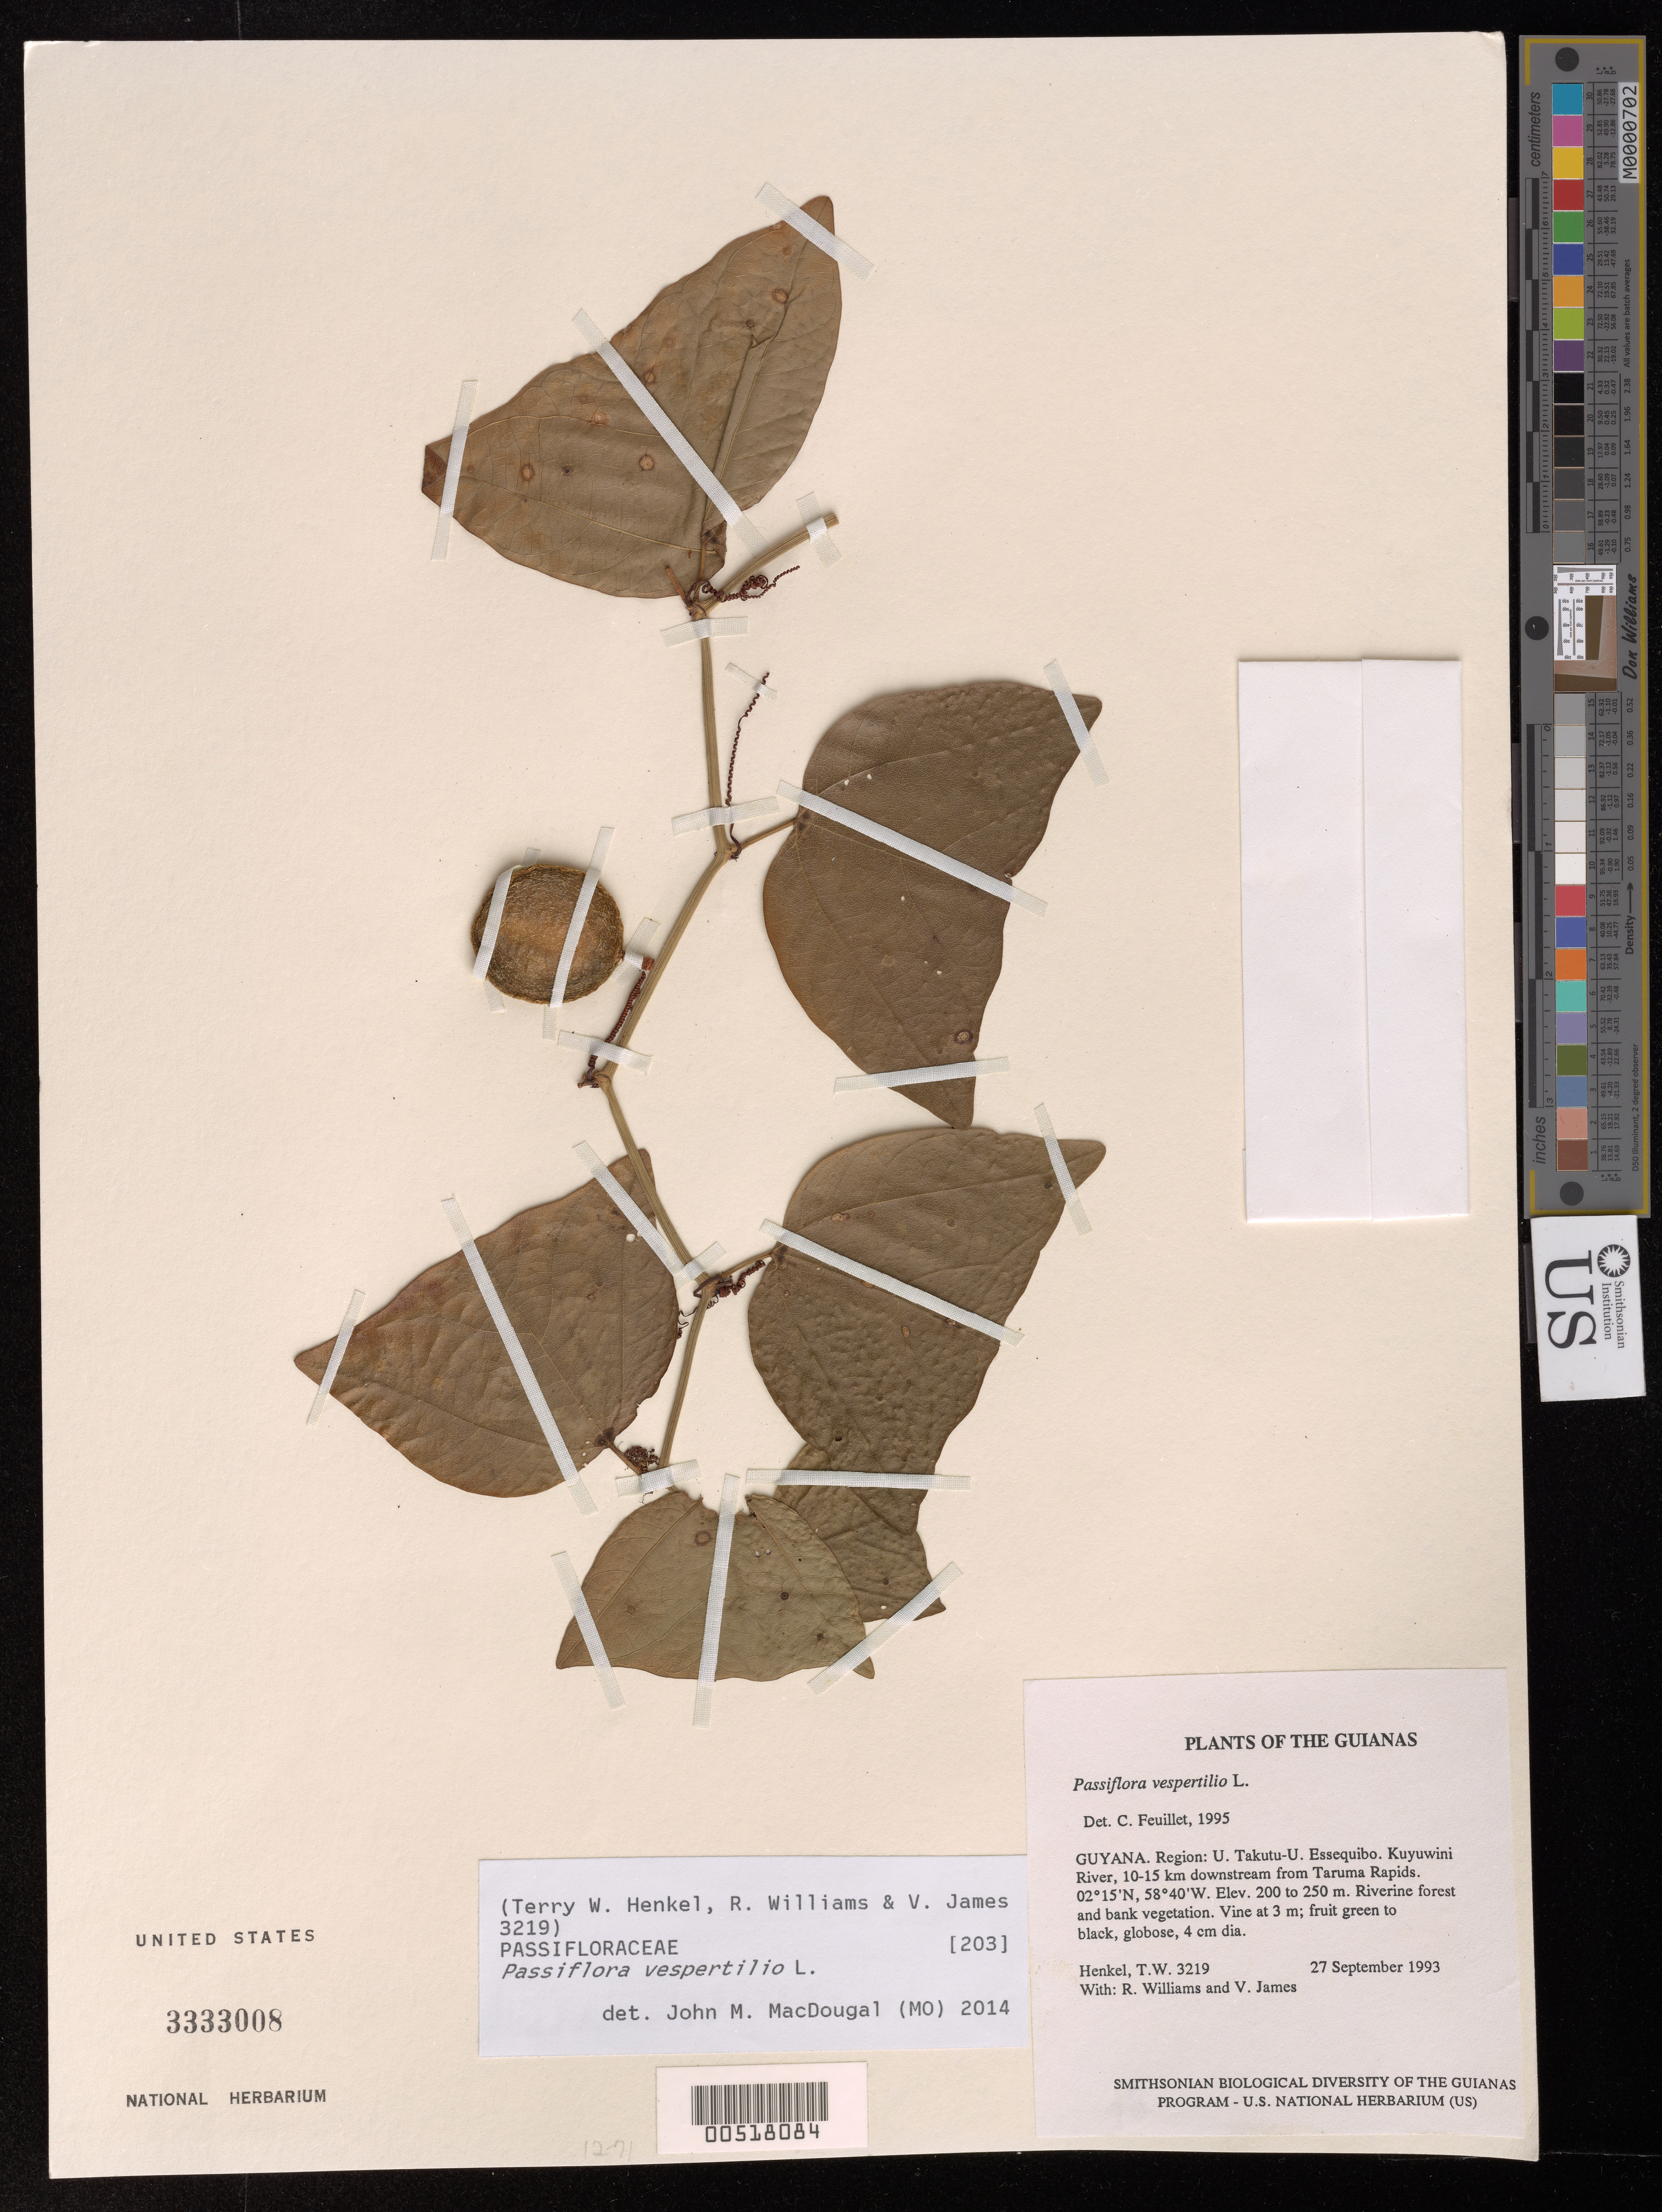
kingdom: Plantae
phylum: Tracheophyta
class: Magnoliopsida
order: Malpighiales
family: Passifloraceae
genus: Passiflora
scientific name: Passiflora vespertilio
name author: L.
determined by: Feuillet, C.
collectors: T. Henkel, R. Williams & V. James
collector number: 3219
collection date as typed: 27 September 1993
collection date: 1993-09-27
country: Guyana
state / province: U. Takutu-U. Essequibo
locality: Kuyuwini River, 10-15 km downstream from Taruma Rapids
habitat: Riverine forest and bank vegetation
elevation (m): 200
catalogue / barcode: US 3333008